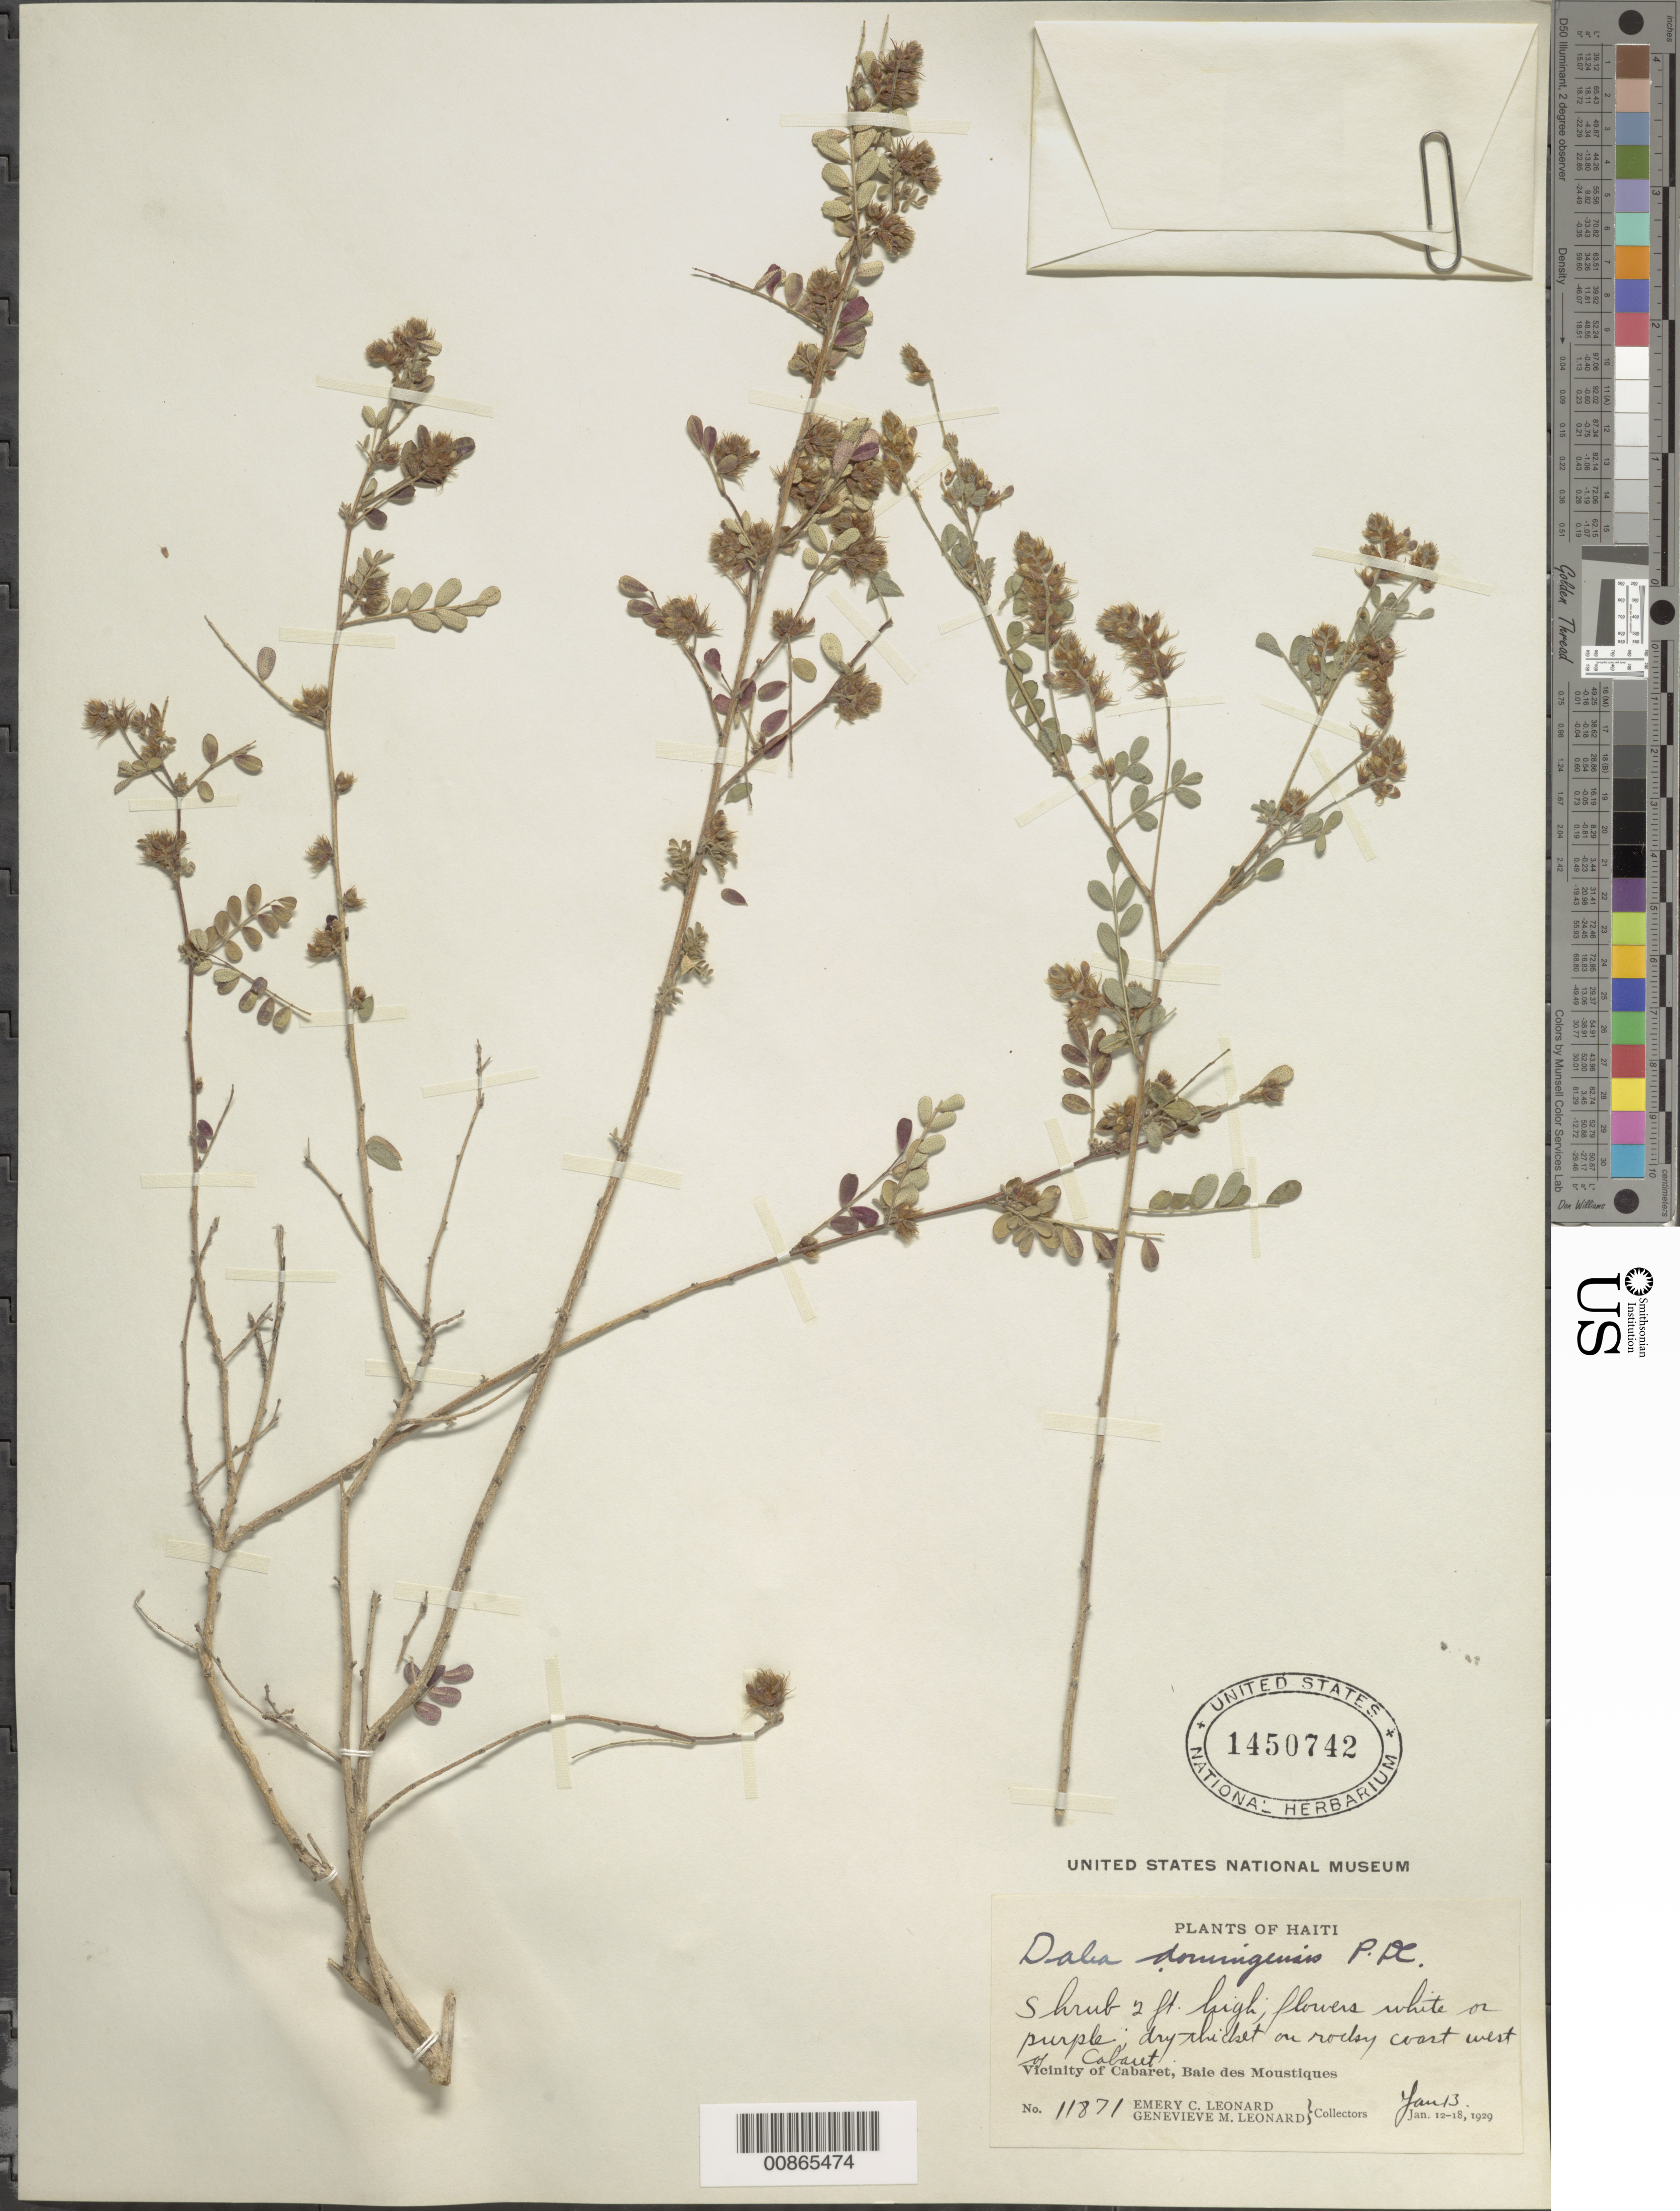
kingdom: Plantae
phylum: Tracheophyta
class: Magnoliopsida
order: Fabales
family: Fabaceae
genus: Dalea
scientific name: Dalea carthagenensis var. carthagenensis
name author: (Jacq.) J.F. Macbr.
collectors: E. C. Leonard & G. M. Leonard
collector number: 11871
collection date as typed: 13 Jan 1929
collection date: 1929-01-13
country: Haiti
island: Hispaniola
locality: Vicinity of Cabaret, Baie des Moustiques. West of Cabaret.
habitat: Dry thicket on rocky coast.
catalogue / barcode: US 1450742